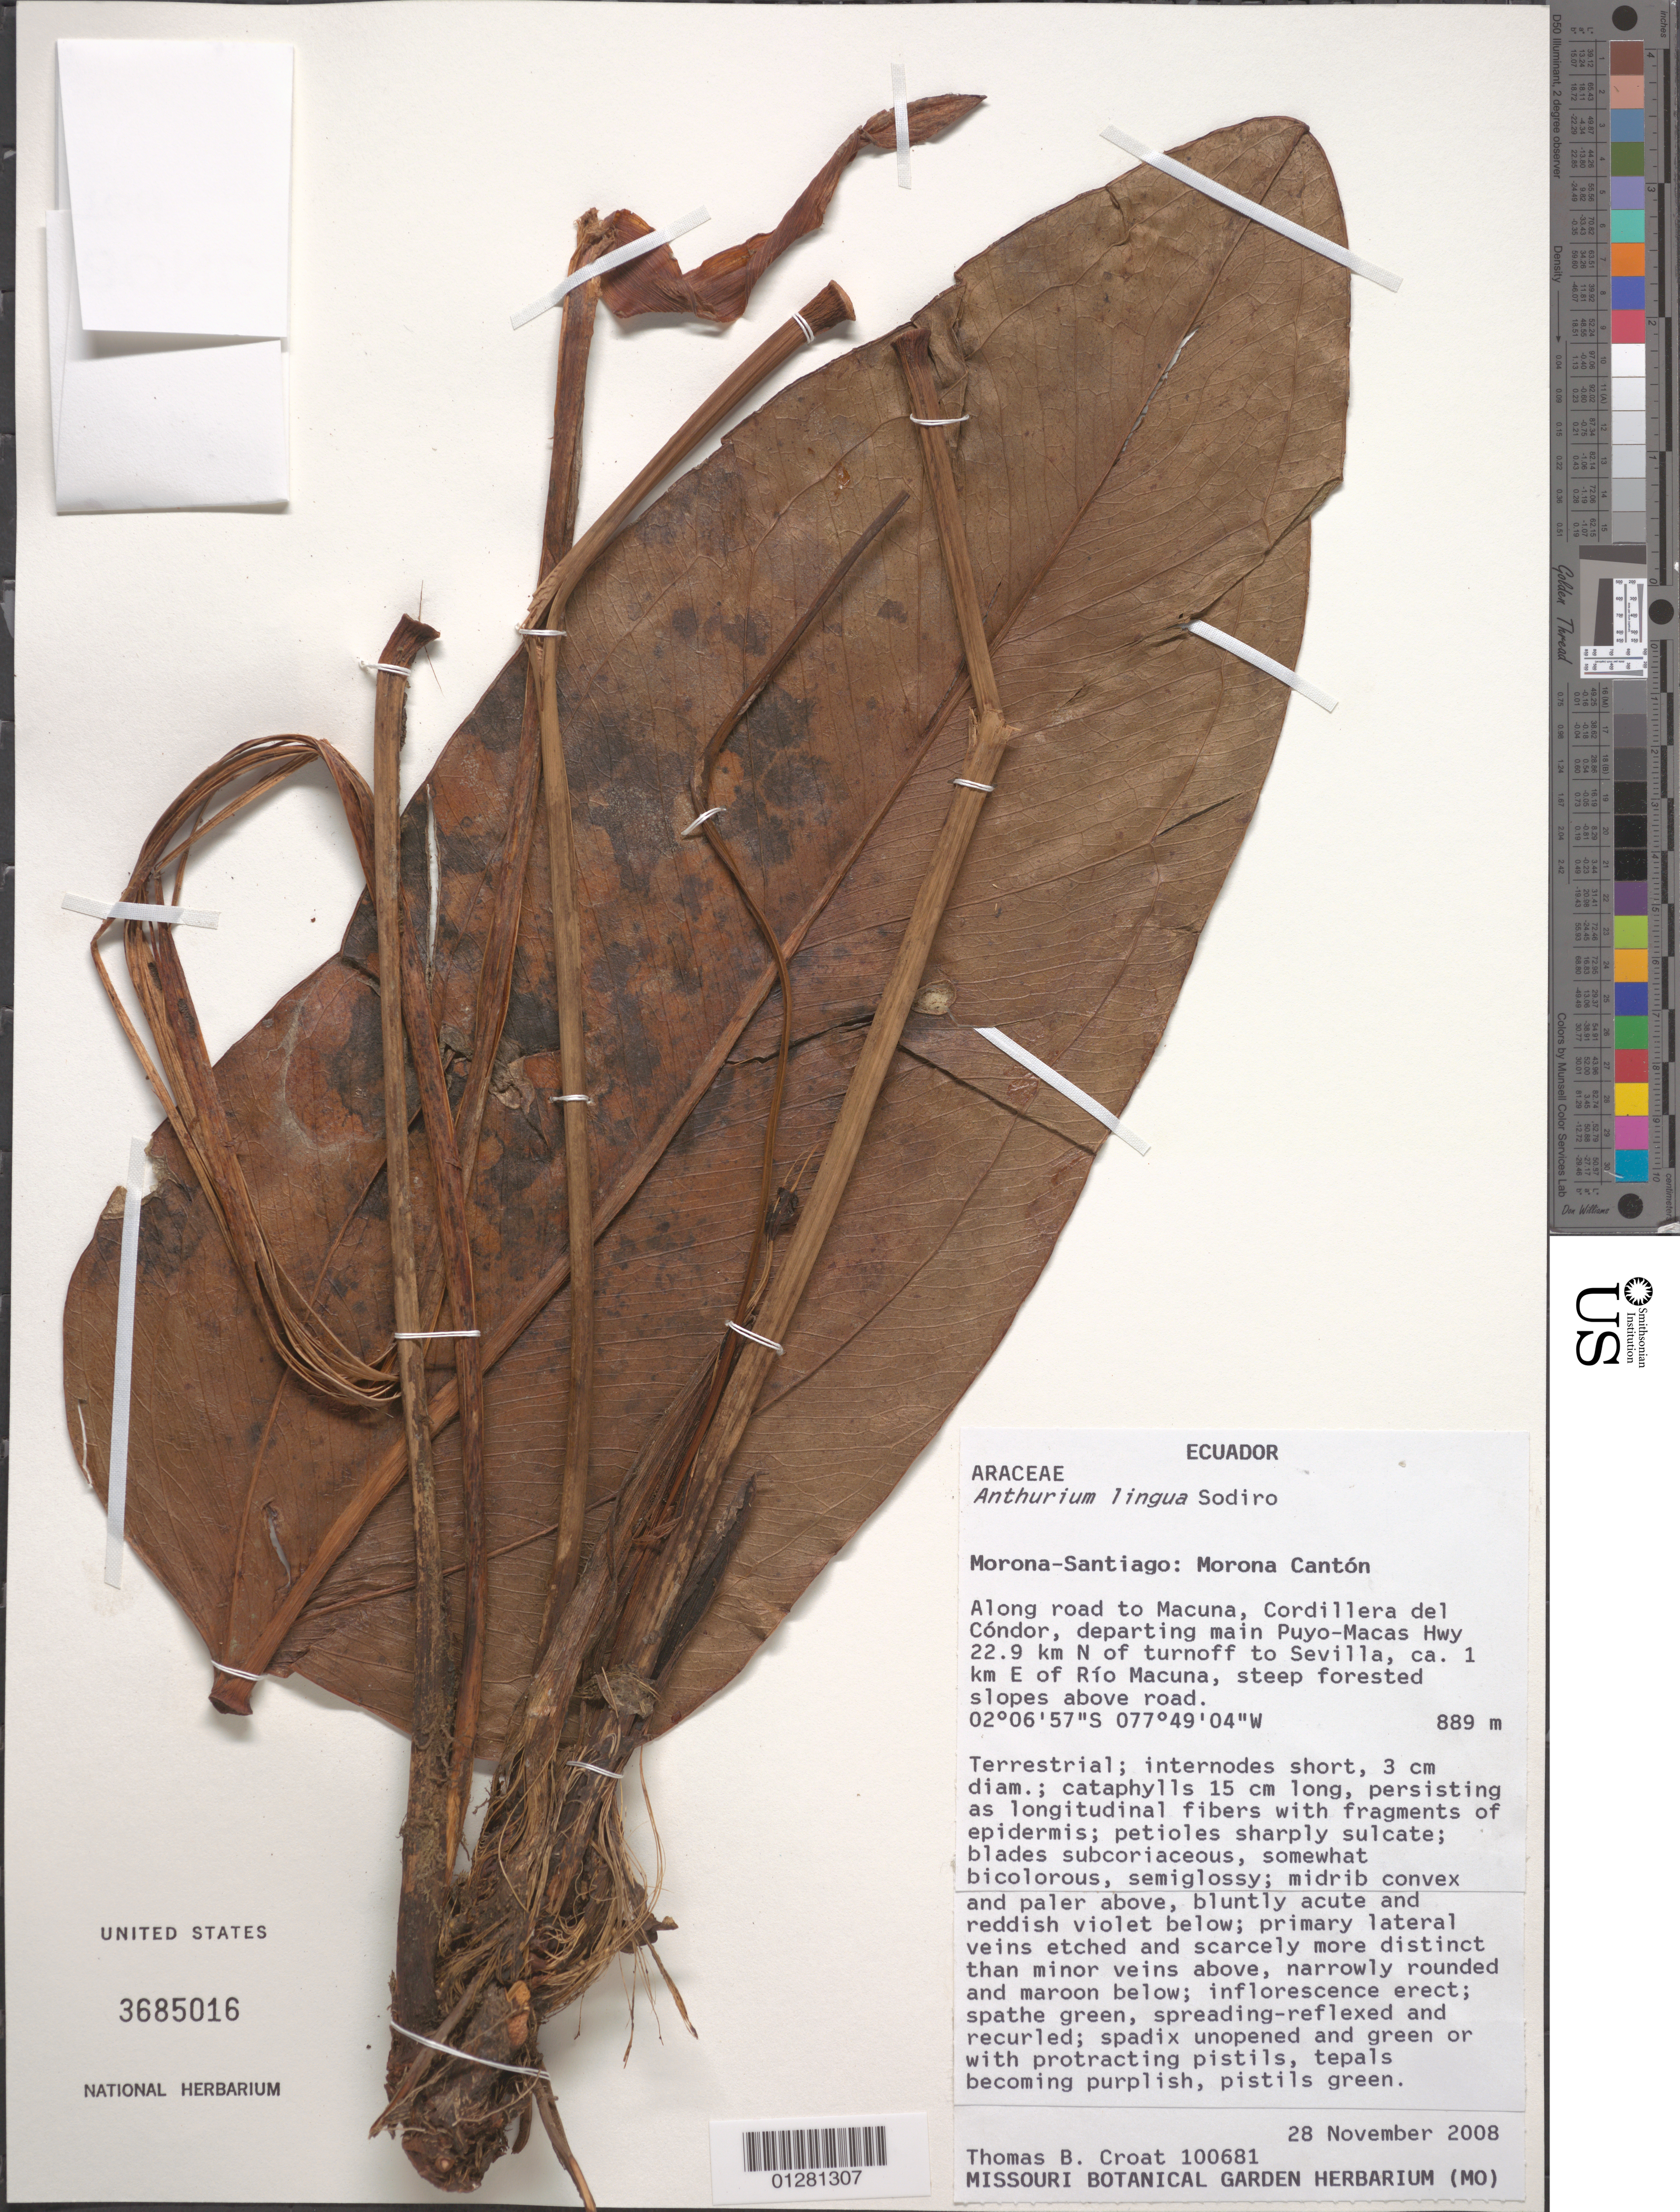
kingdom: Plantae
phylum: Tracheophyta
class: Liliopsida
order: Alismatales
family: Araceae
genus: Anthurium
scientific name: Anthurium lingua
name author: Sodiro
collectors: T. B. Croat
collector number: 100681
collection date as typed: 28 Nov 2008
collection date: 2008-11-28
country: Ecuador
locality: Morona-Santiago: Morona Canton. Along road to Macuna; Cordillera del Condor.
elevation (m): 889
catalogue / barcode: US 3685016